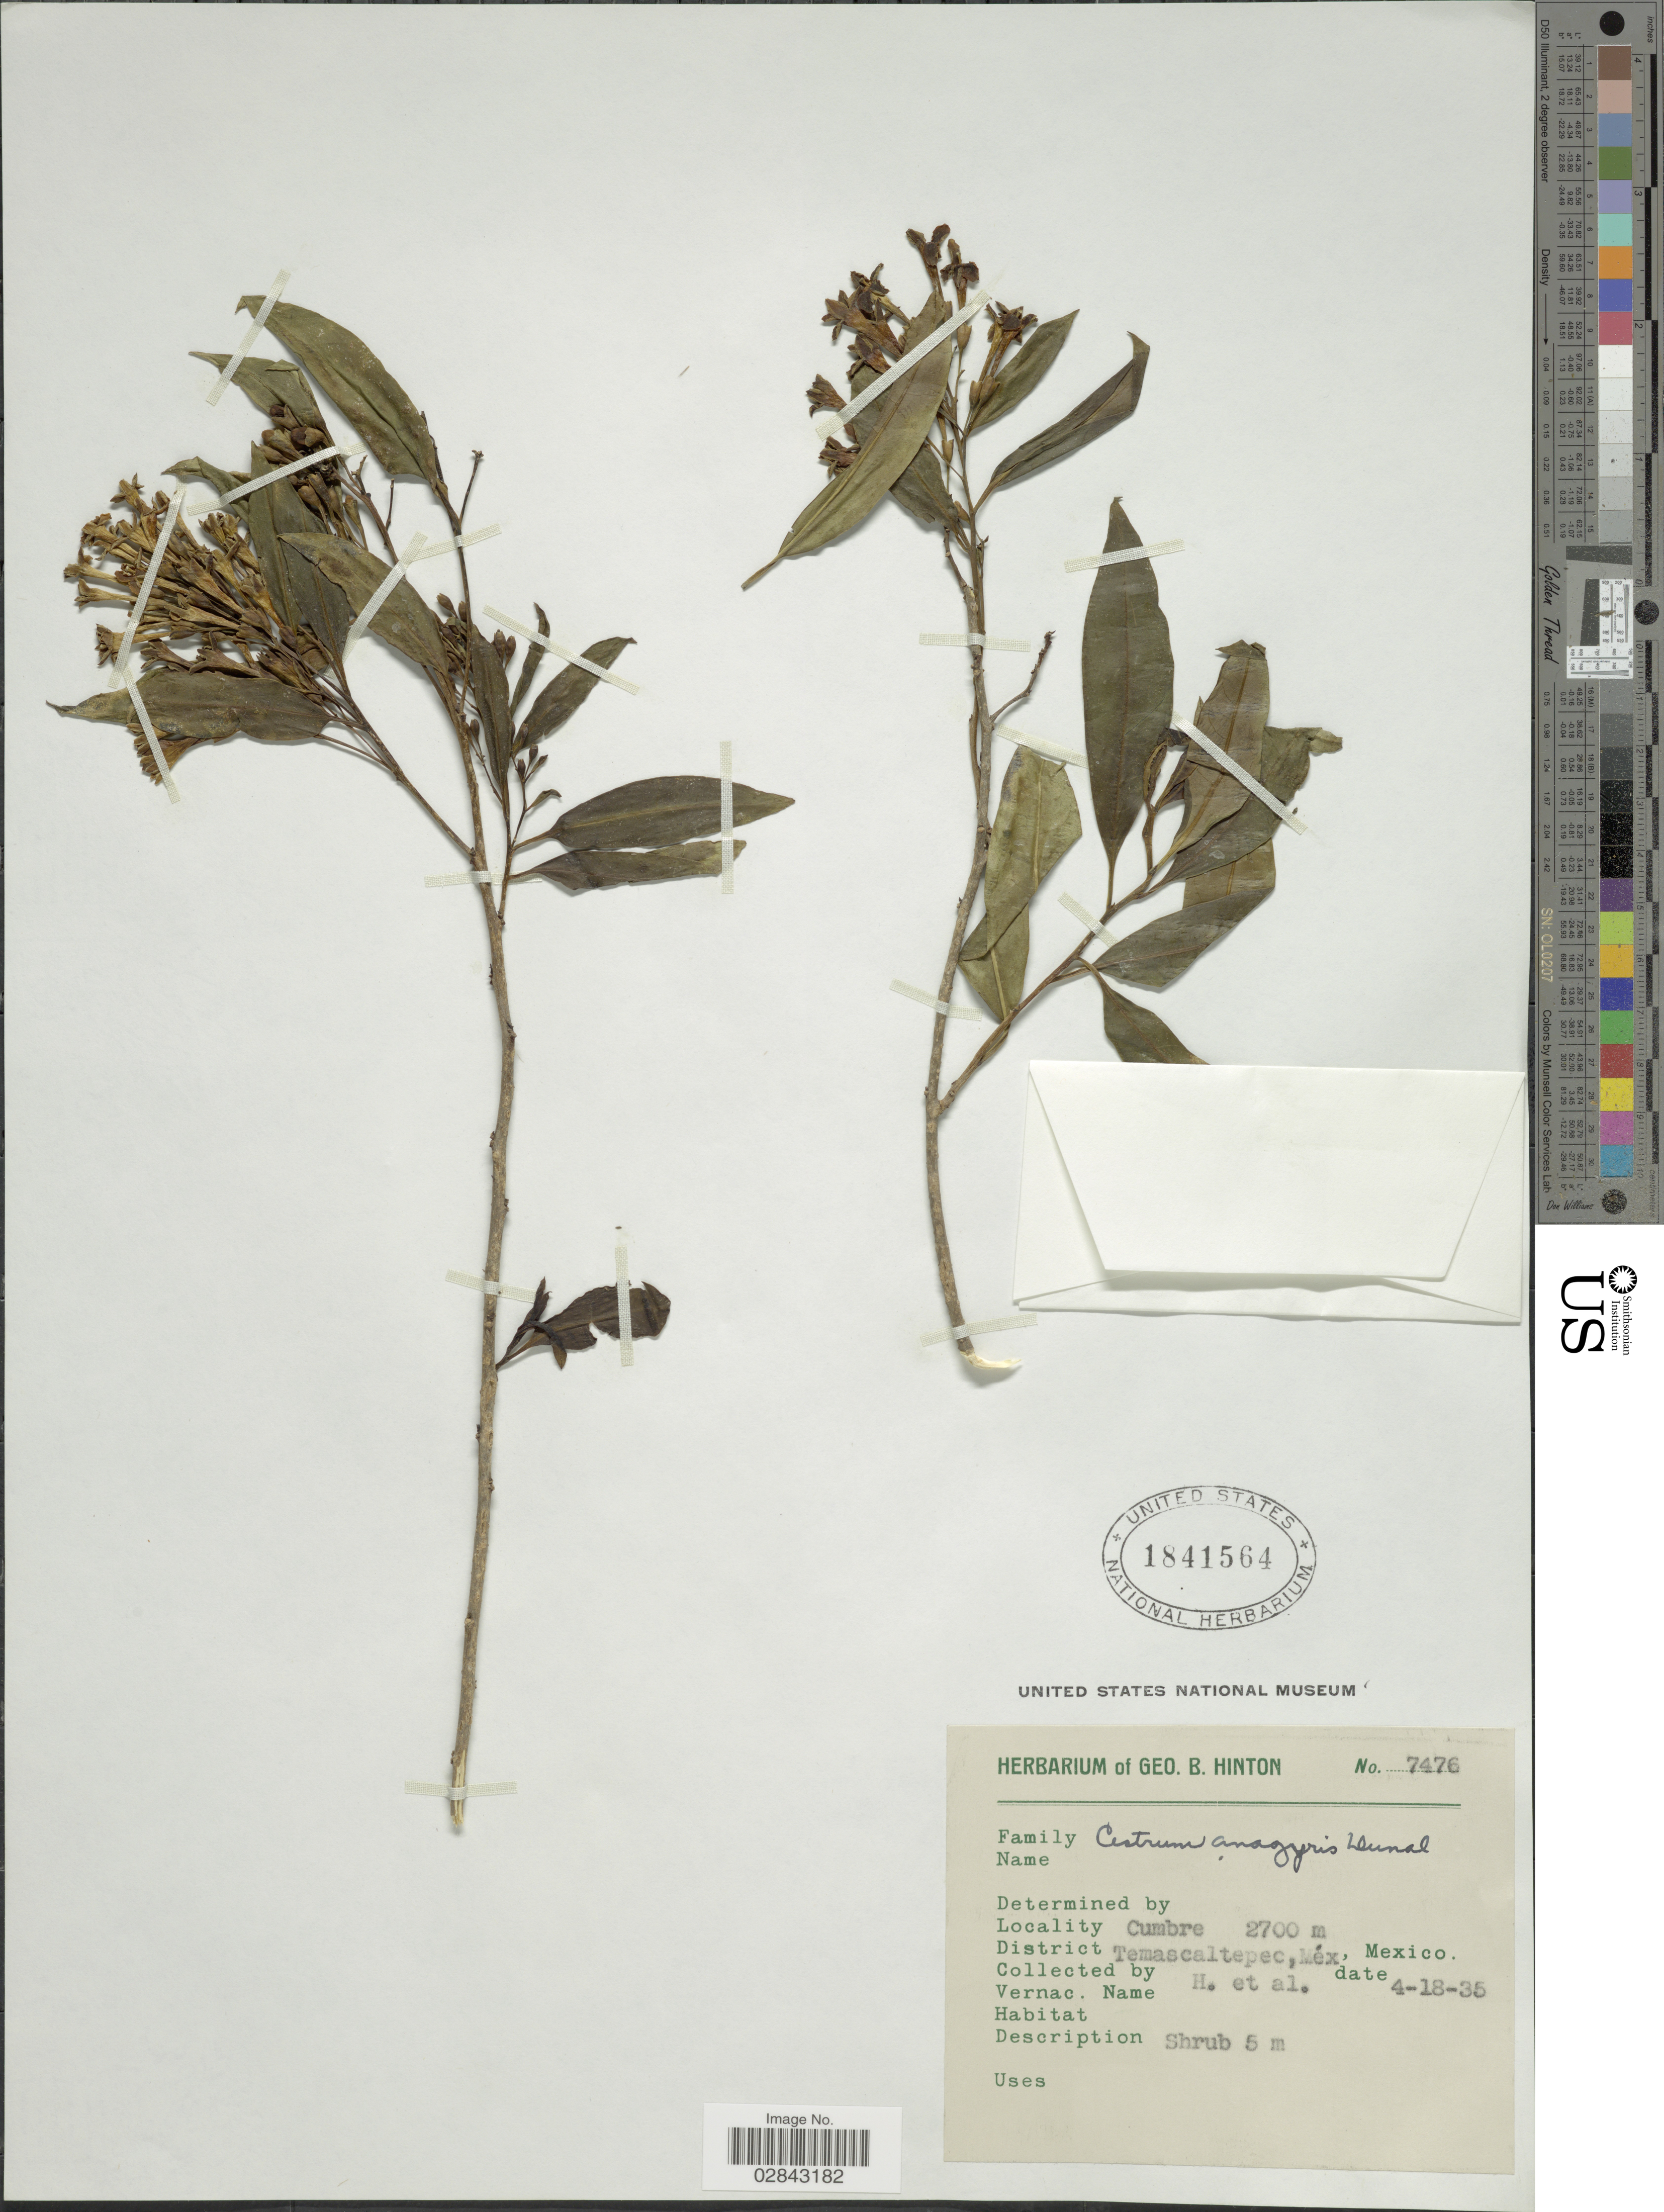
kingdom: Plantae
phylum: Tracheophyta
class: Magnoliopsida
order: Solanales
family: Solanaceae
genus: Cestrum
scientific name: Cestrum anagyris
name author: Dunal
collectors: G. B. Hinton & et al.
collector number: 7476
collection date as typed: Transcribed d/m/y: 18/4/35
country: Mexico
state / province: México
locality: Cumbre, District Temascaltepec, Méx.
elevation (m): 2700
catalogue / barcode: US 1841564